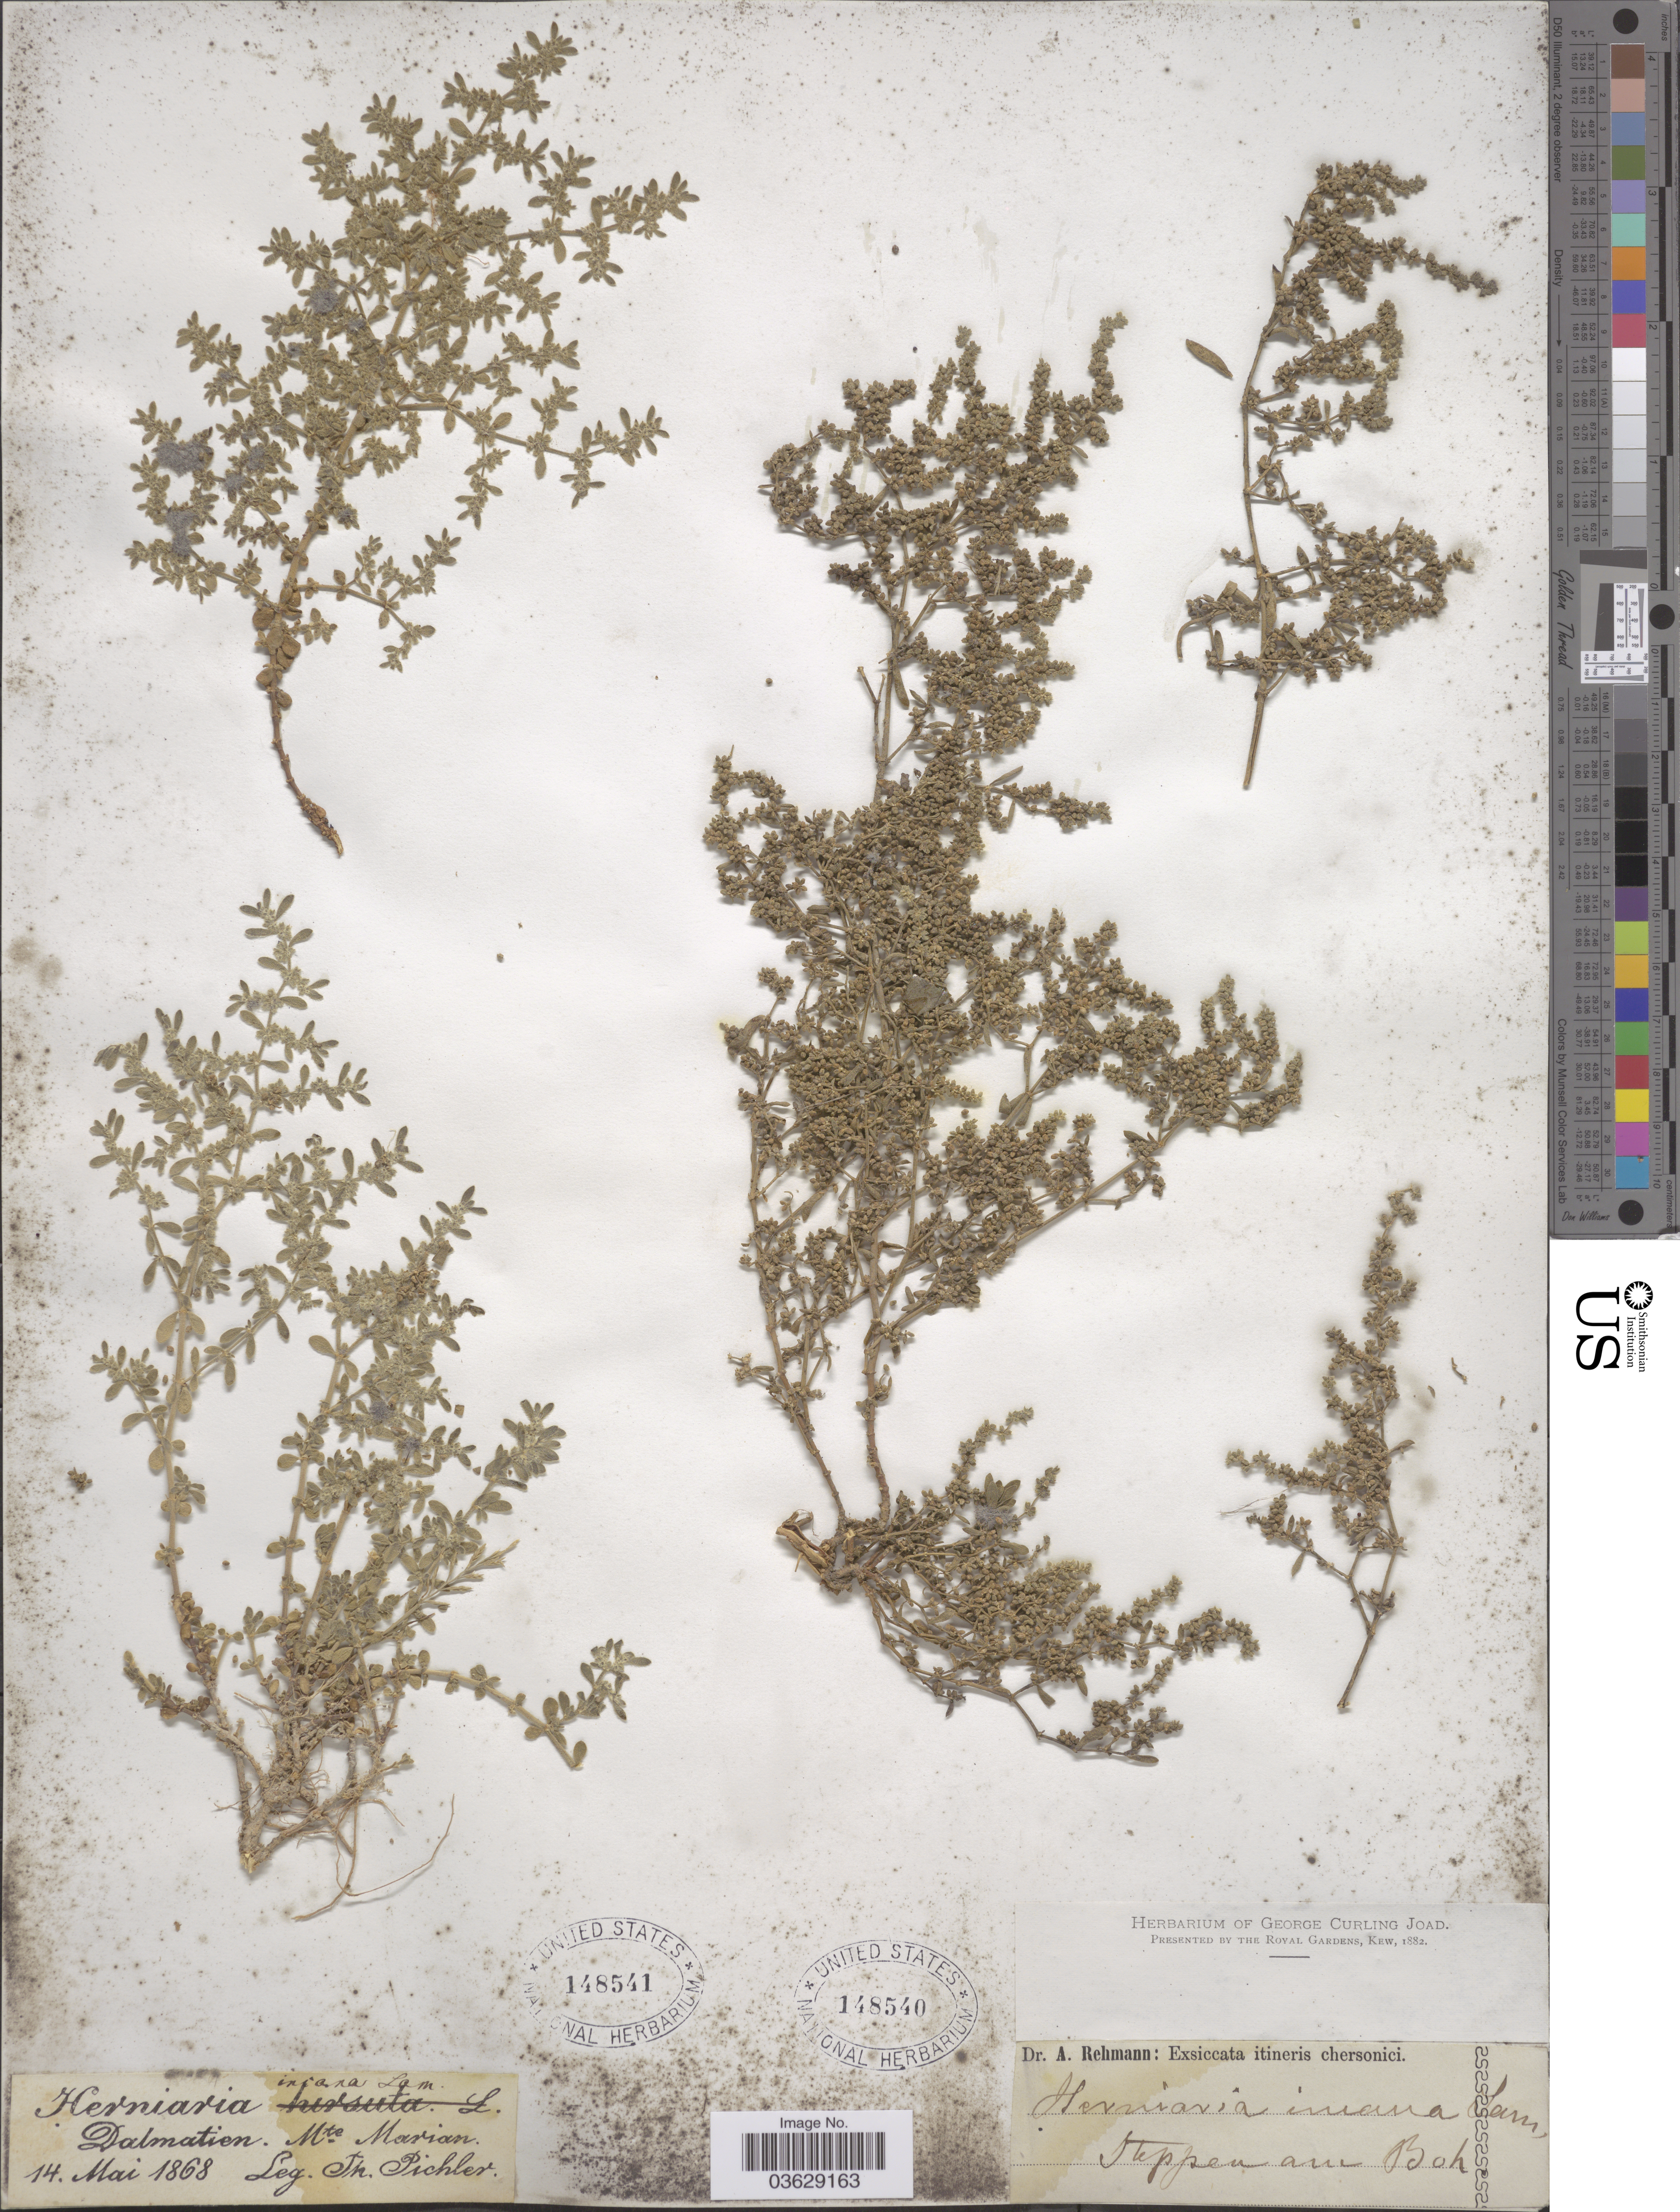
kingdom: Plantae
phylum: Tracheophyta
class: Magnoliopsida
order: Caryophyllales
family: Caryophyllaceae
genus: Herniaria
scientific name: Herniaria incana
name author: Lam.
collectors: A. Rehmann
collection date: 1868-05-14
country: Croatia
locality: Dalmatien. Mte. Marian.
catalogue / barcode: US 148541-2